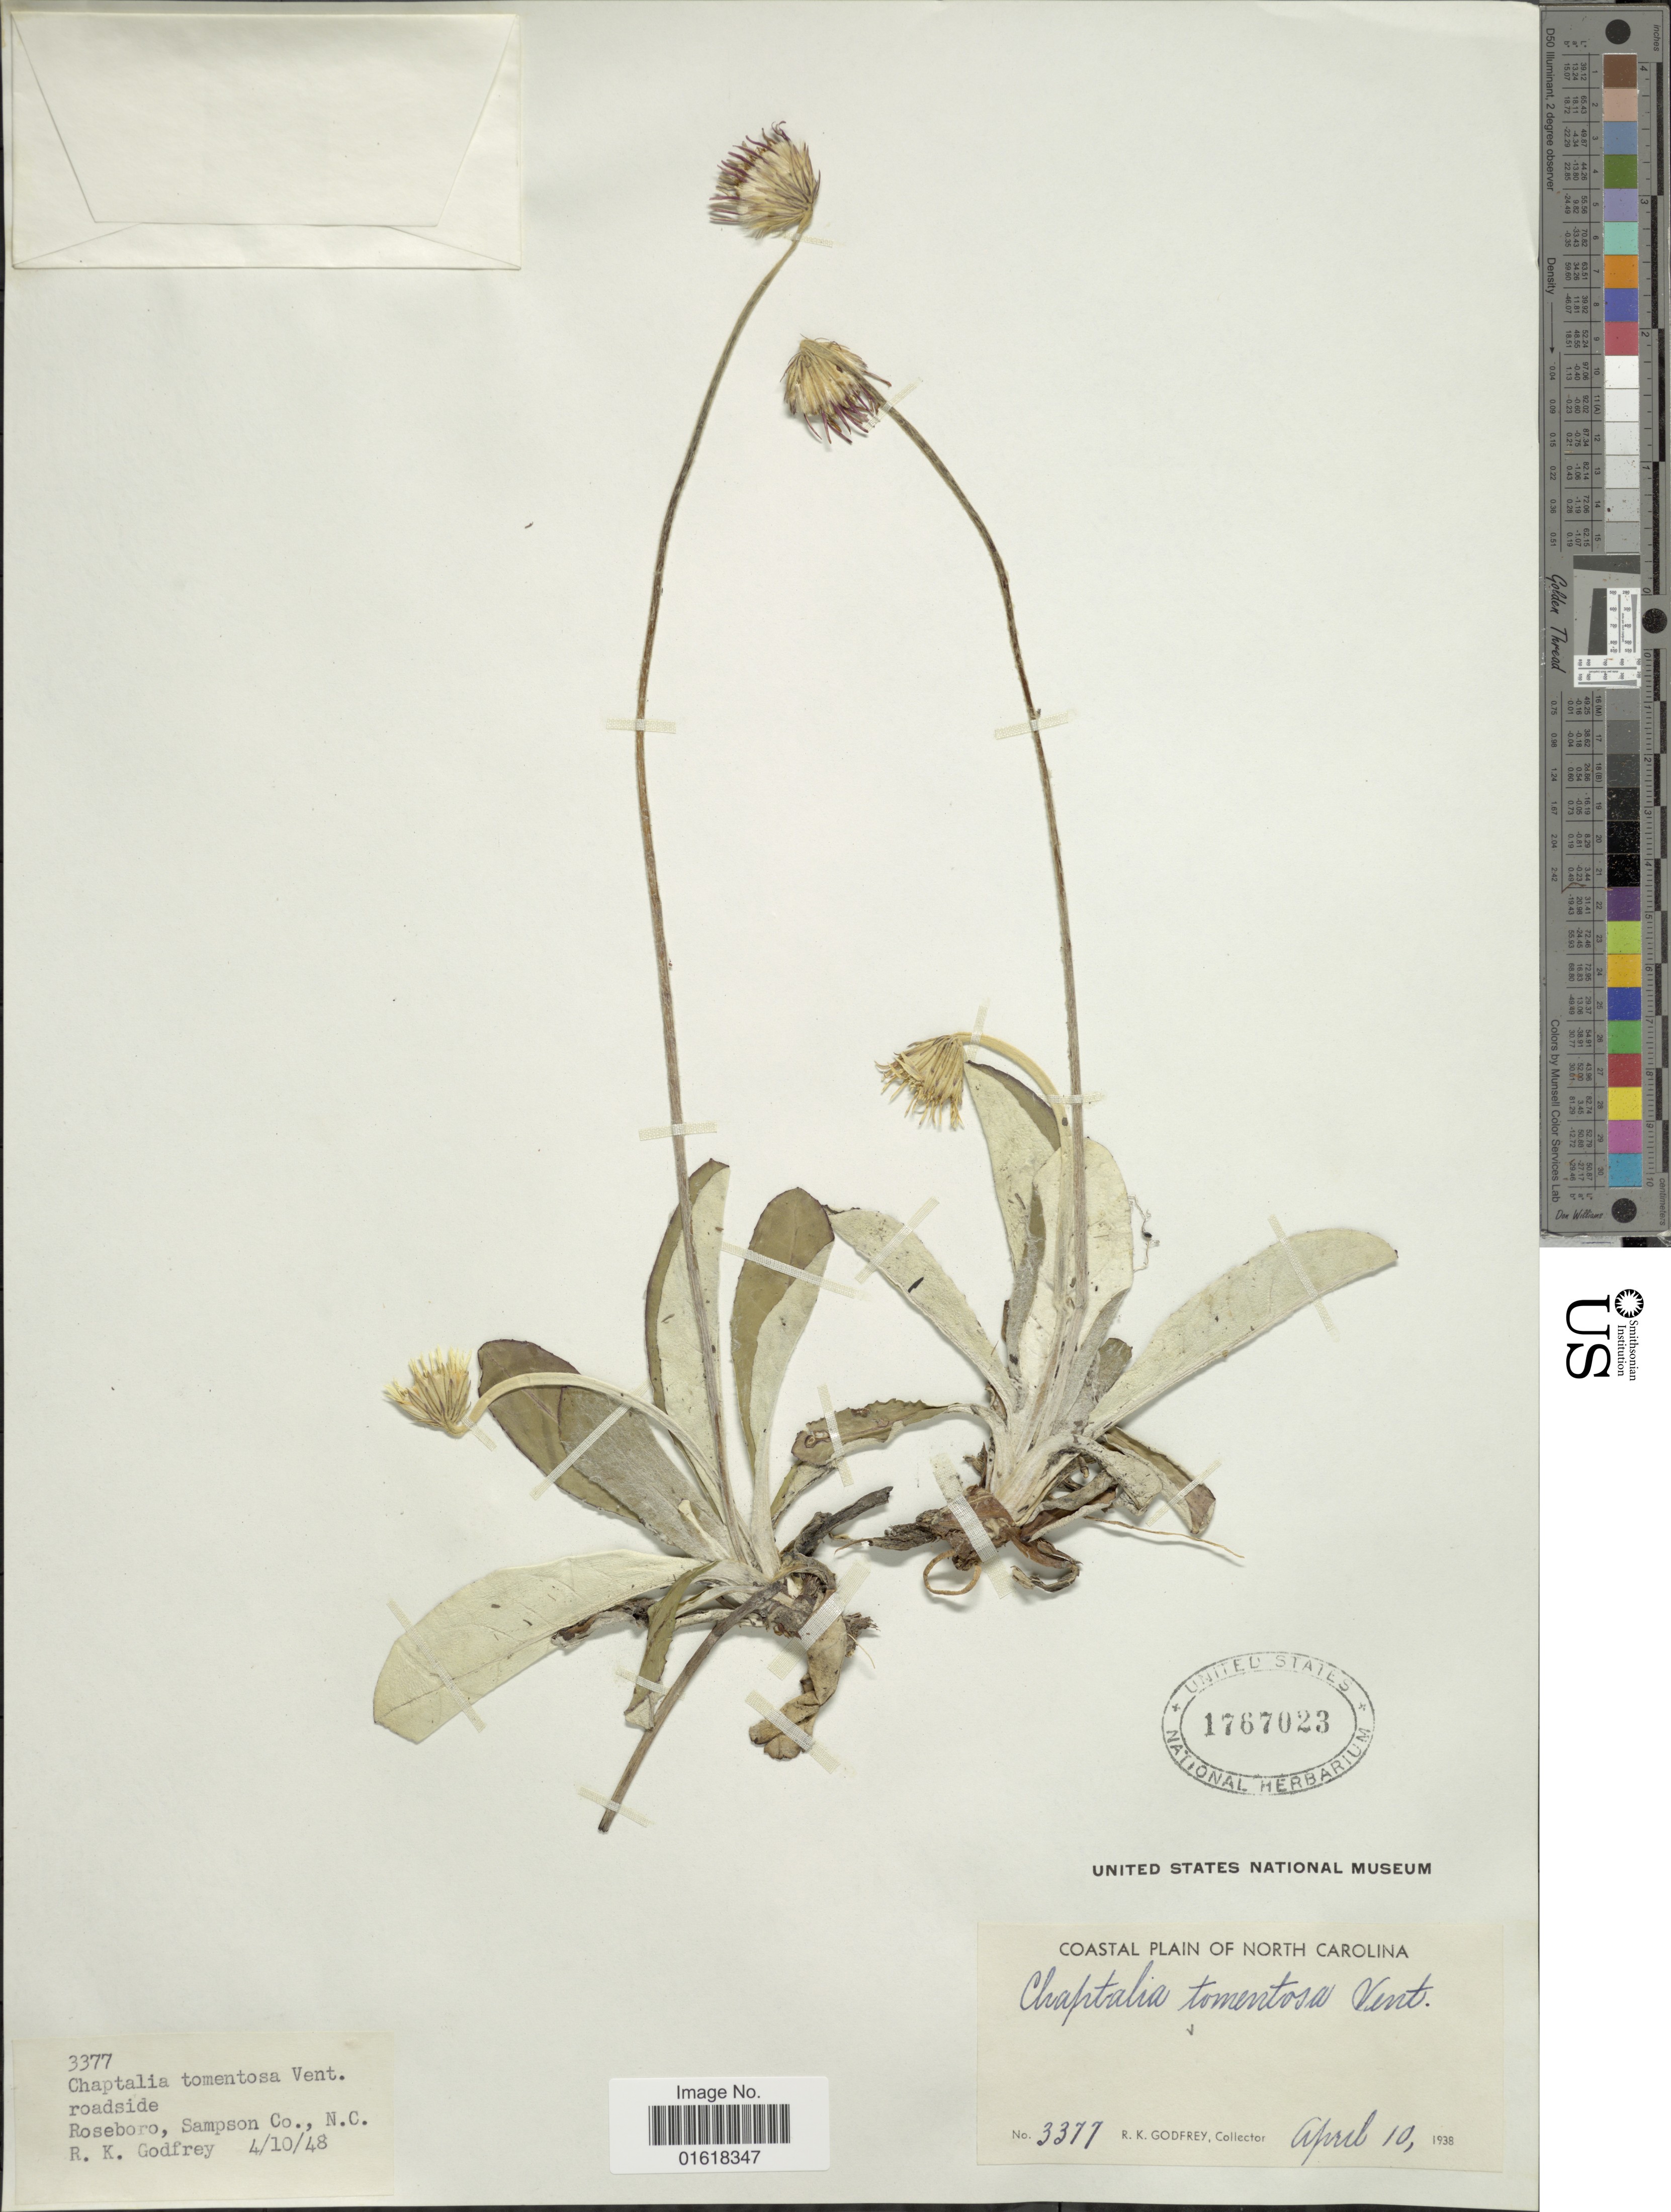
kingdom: Plantae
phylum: Tracheophyta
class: Magnoliopsida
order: Asterales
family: Asteraceae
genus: Chaptalia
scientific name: Chaptalia tomentosa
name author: Vent.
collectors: R. K. Godfrey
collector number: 3377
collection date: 1938-04-10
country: United States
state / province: North Carolina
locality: Roadside. Roseboro, Sampson Co.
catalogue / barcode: US 1767023